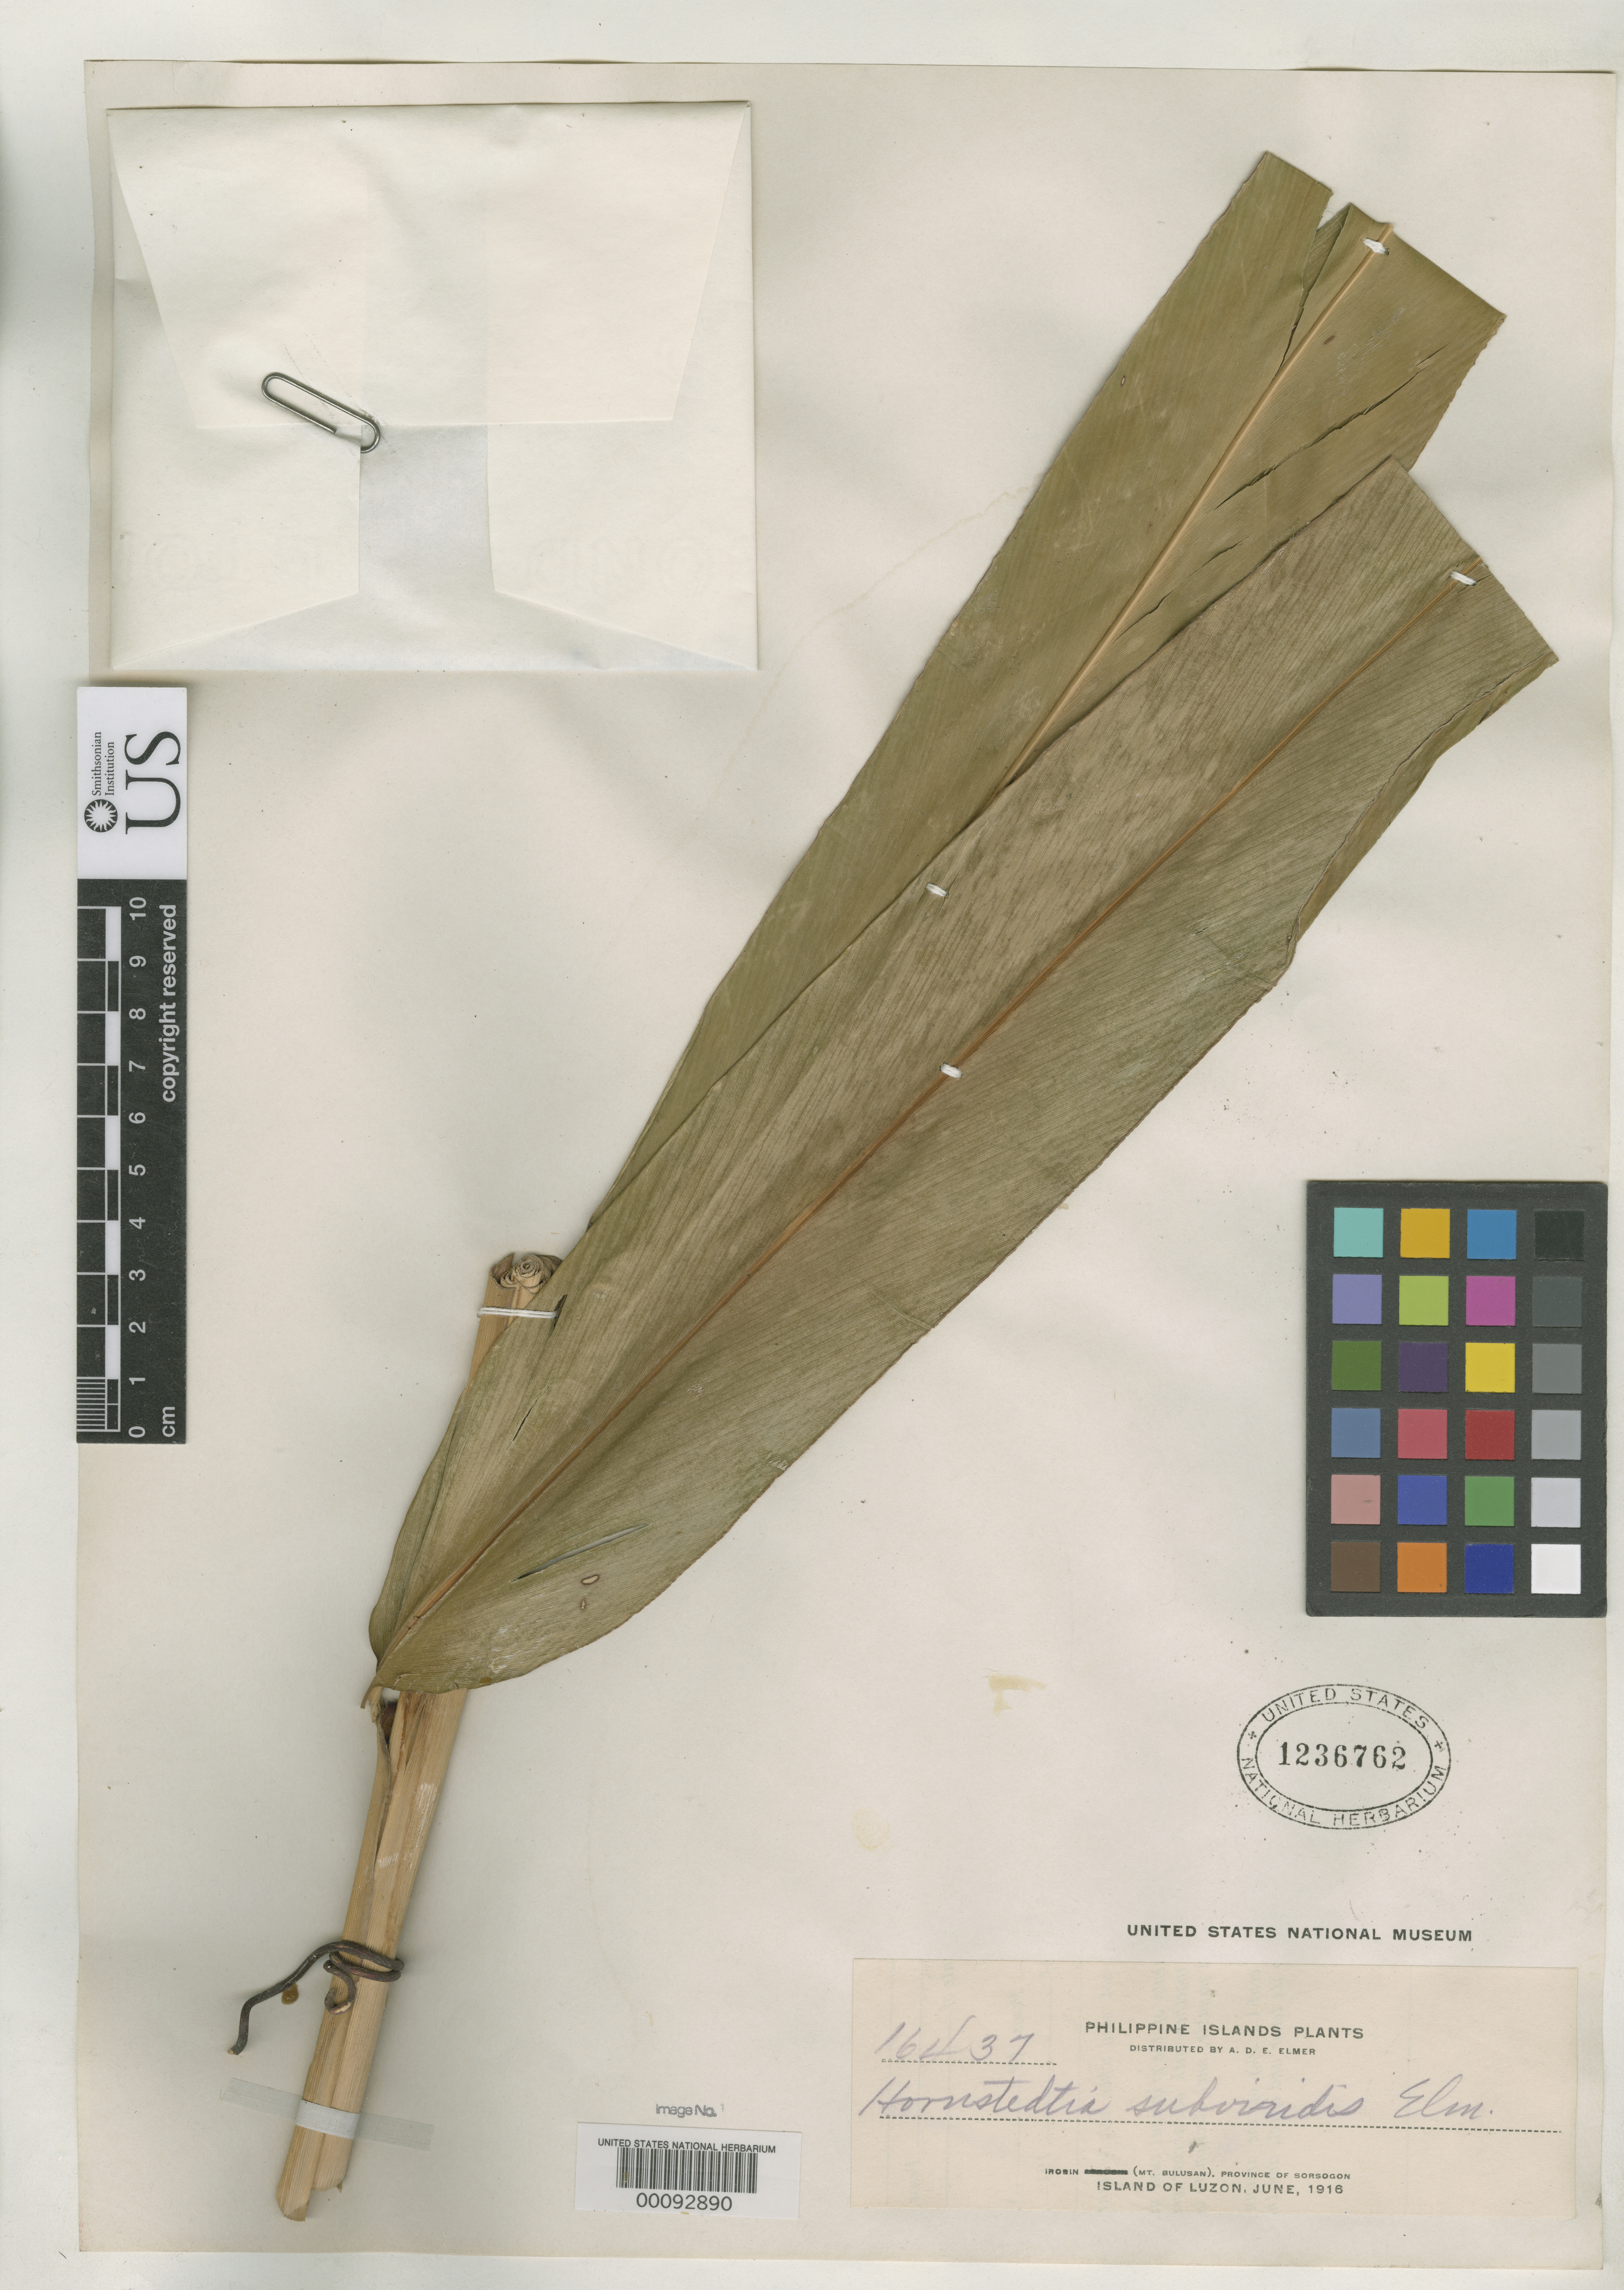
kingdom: Plantae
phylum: Tracheophyta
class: Liliopsida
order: Zingiberales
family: Zingiberaceae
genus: Hornstedtia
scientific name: Hornstedtia subviridis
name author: Elmer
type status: Isotype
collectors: A. D. E. Elmer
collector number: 16437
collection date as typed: Jun 1916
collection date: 1916-06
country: Philippines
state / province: Bicol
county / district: Sorsogon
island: Luzon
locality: Irosin.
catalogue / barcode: US 1236762